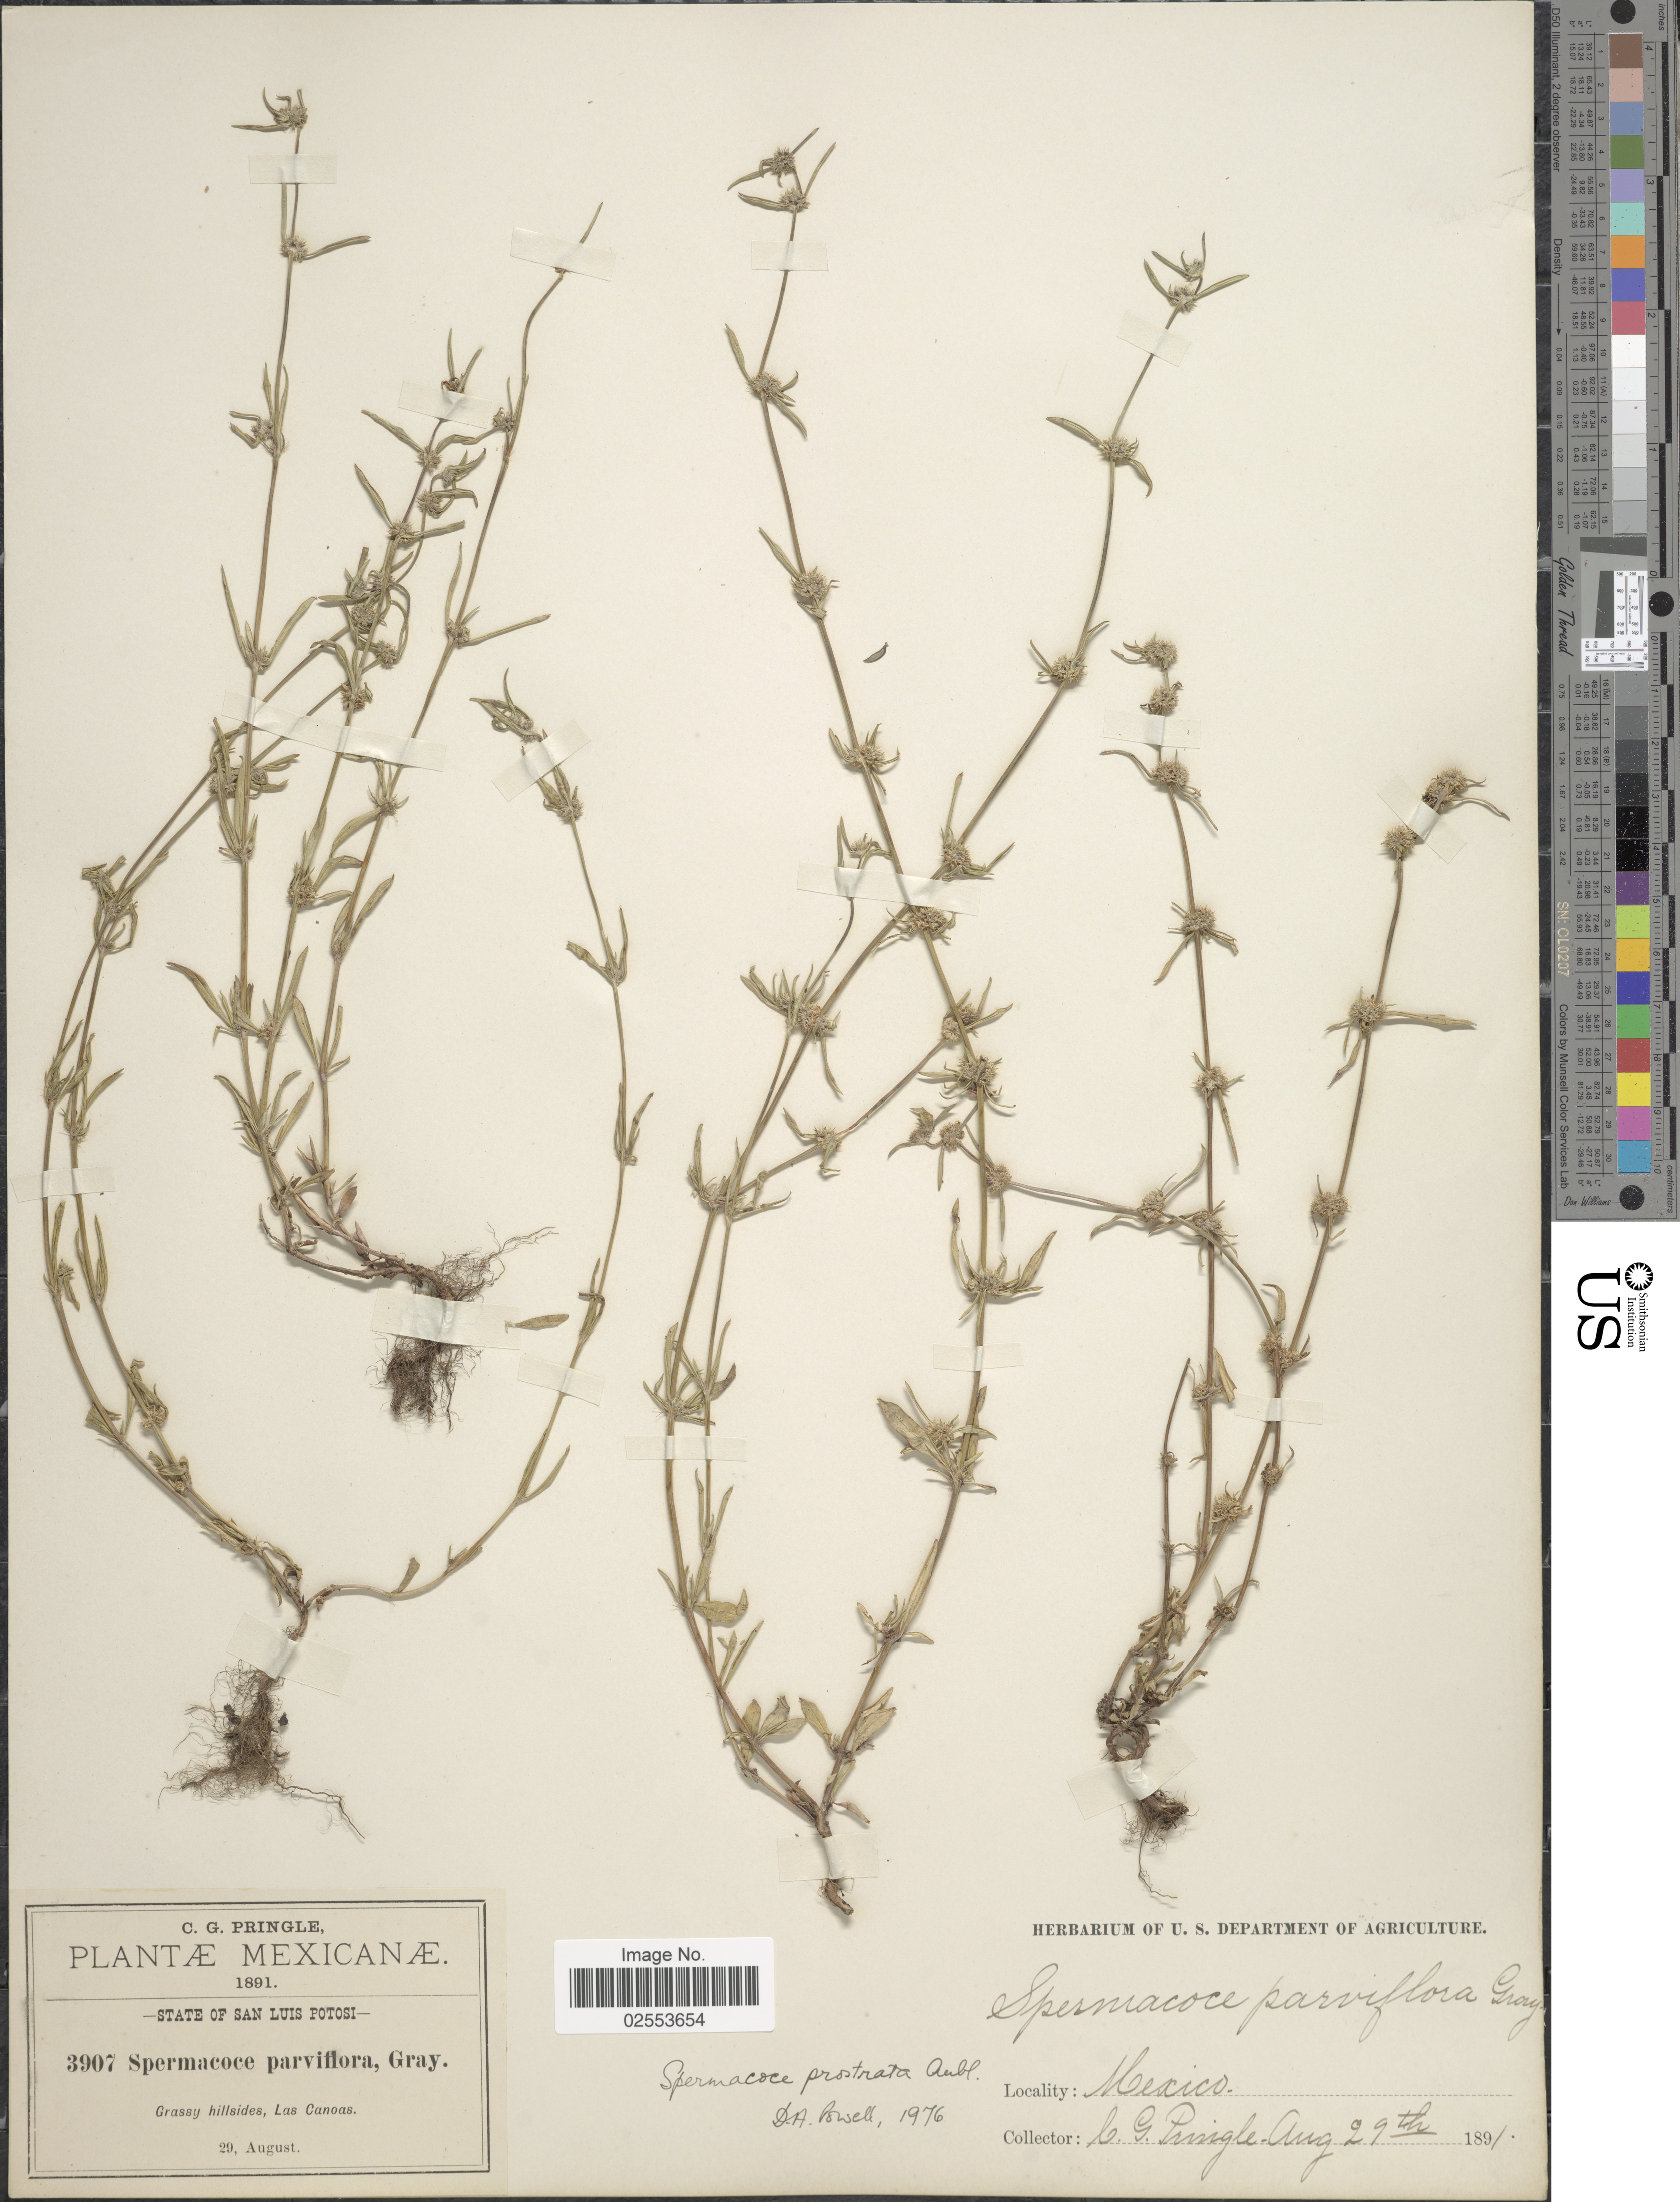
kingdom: Plantae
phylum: Tracheophyta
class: Magnoliopsida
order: Gentianales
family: Rubiaceae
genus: Spermacoce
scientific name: Spermacoce prostrata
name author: Aubl.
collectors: C. G. Pringle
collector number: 3907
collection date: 1891-08-29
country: Mexico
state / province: San Luis Potosí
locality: Grassy hillsides, Las Canoas.